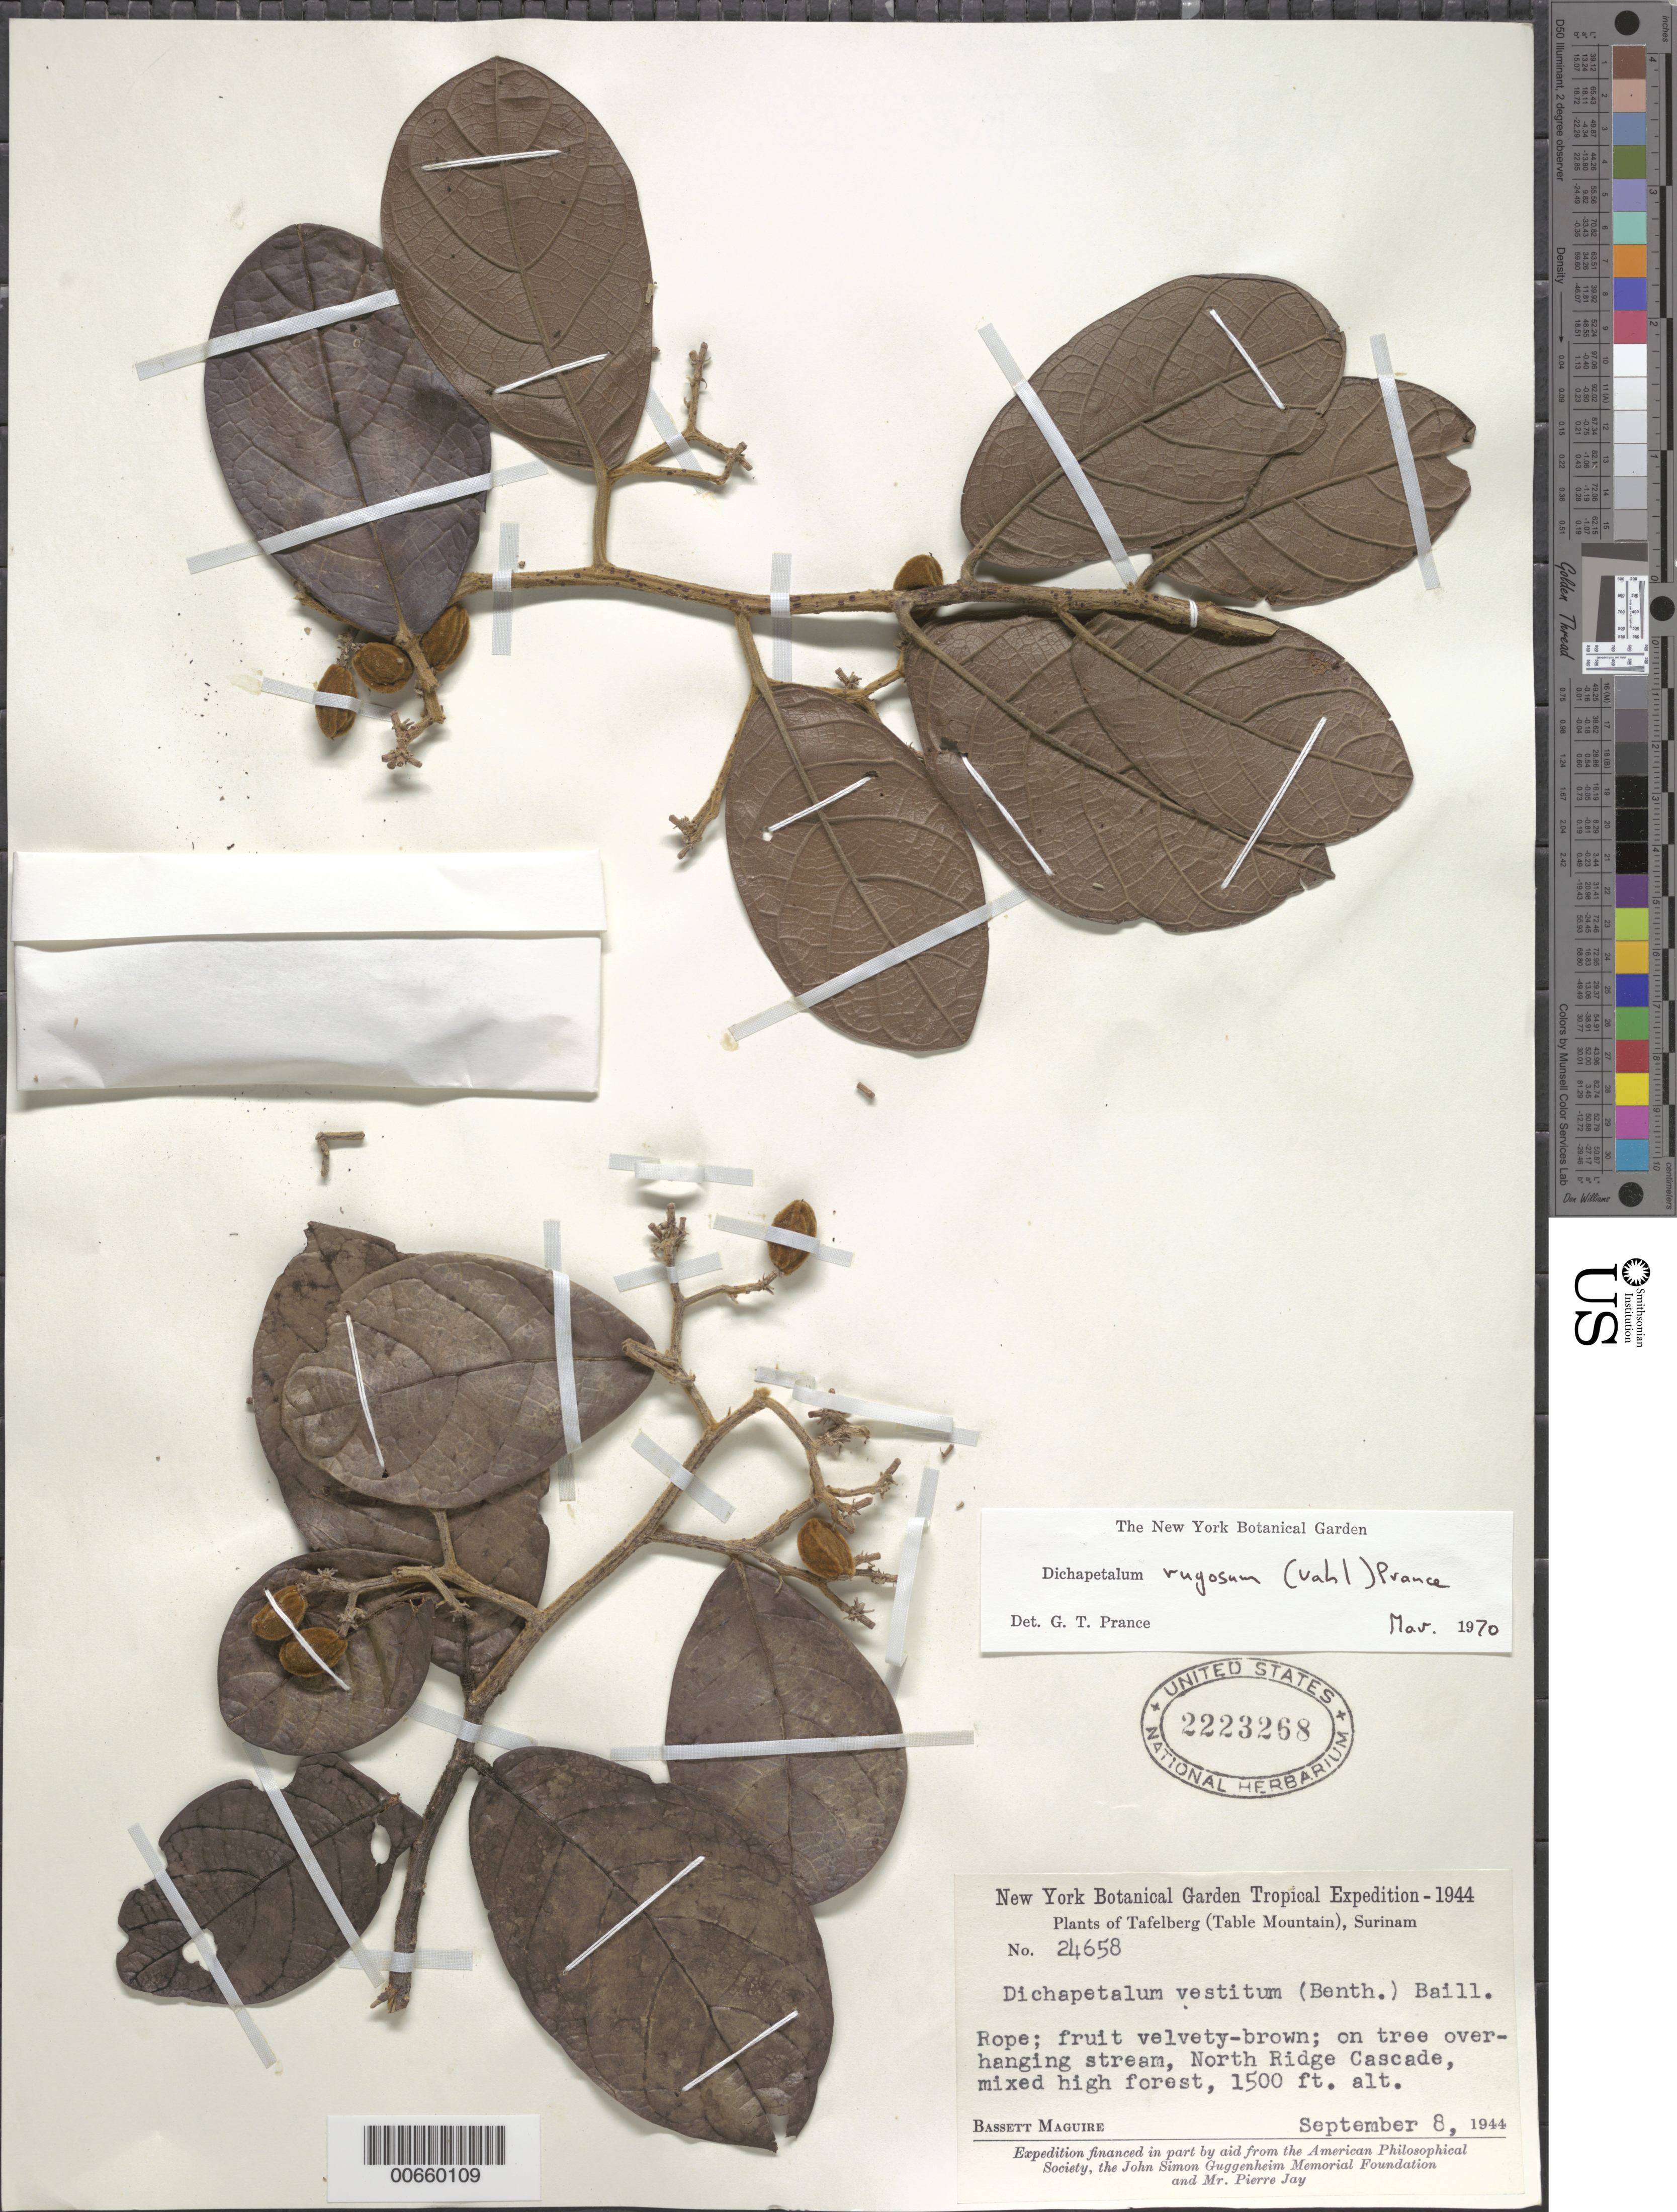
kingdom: Plantae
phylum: Tracheophyta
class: Magnoliopsida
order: Malpighiales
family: Dichapetalaceae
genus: Dichapetalum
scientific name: Dichapetalum rugosum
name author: (Vahl) Prance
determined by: Prance, G. T.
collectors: B. Maguire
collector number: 24658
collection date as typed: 8-Sep-44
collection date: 1944-09-08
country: Suriname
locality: Tafelberg (Table Mountain), North Ridge Cascade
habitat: High mixed forest, overhanging stream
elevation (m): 450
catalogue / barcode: US 2223268